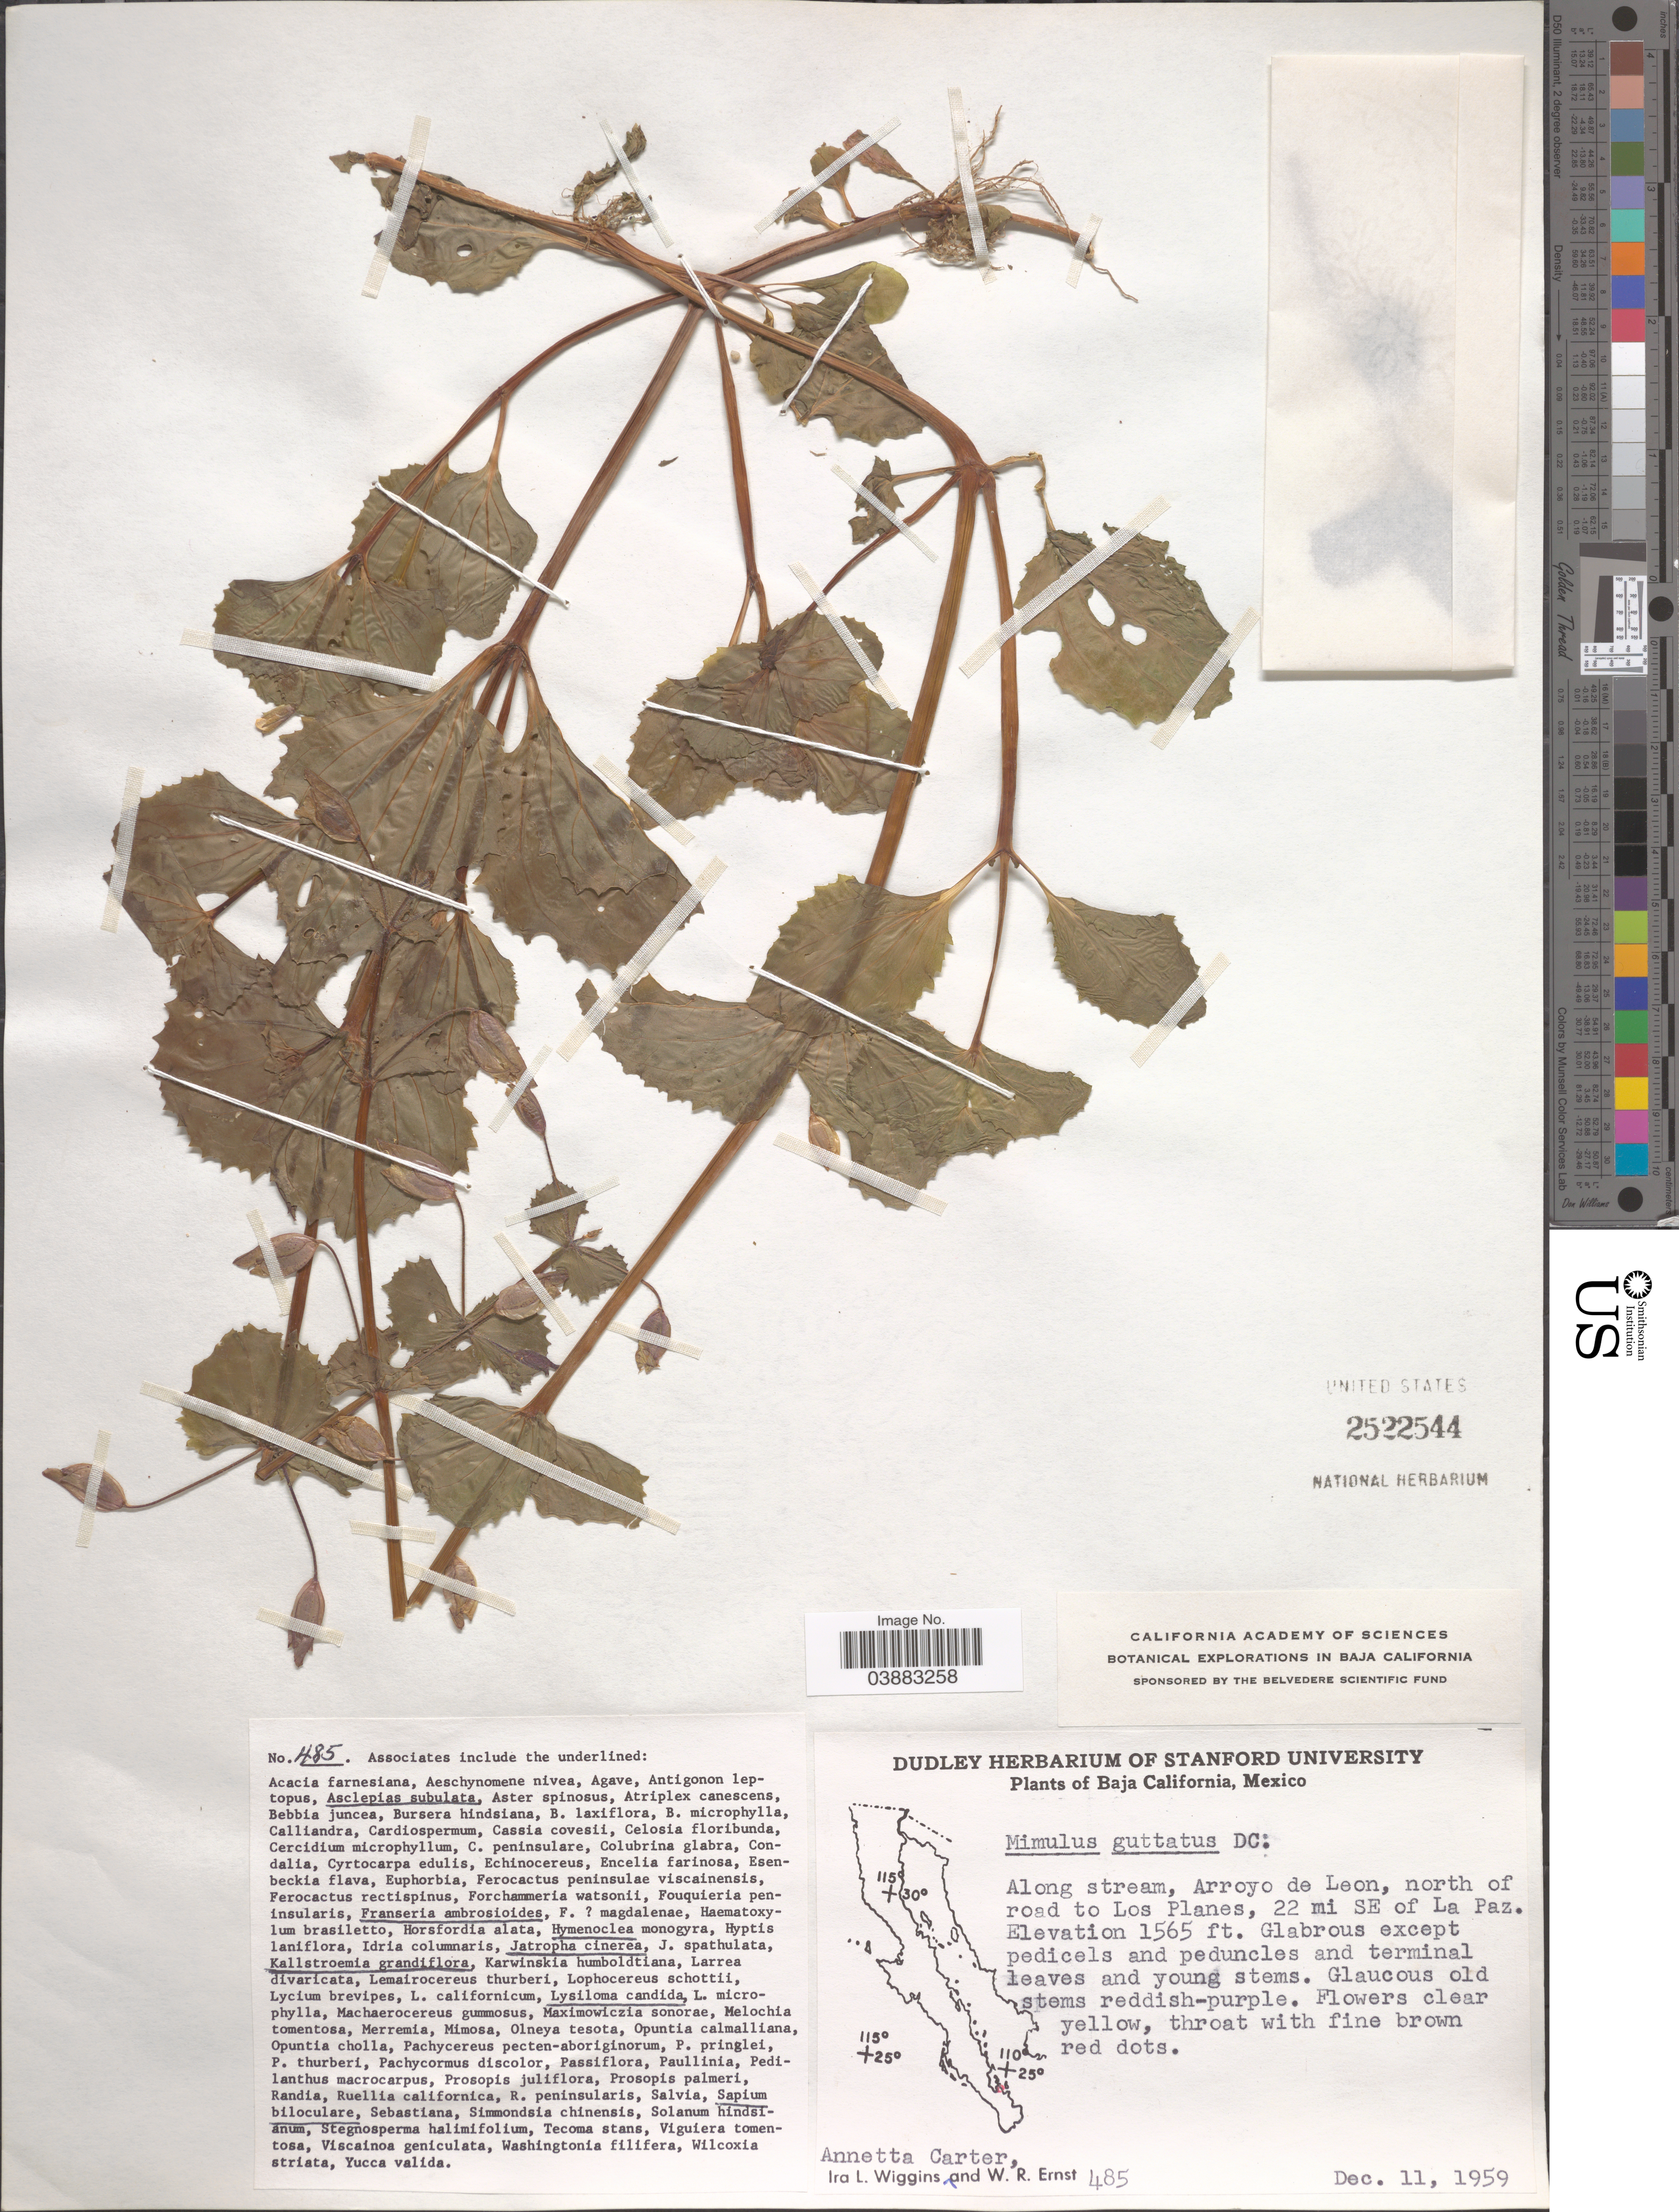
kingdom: Plantae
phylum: Tracheophyta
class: Magnoliopsida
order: Lamiales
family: Phrymaceae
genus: Mimulus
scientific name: Mimulus guttatus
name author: DC.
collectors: A. Carter, I. L. Wiggins & W. R. Ernst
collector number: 485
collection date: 1959-12-11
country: Mexico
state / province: Baja California Sur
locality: Along stream, Arroyo de Leon, north of road to Los Planes, 22 mi SE of La Paz.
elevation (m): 477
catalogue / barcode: US 2522544